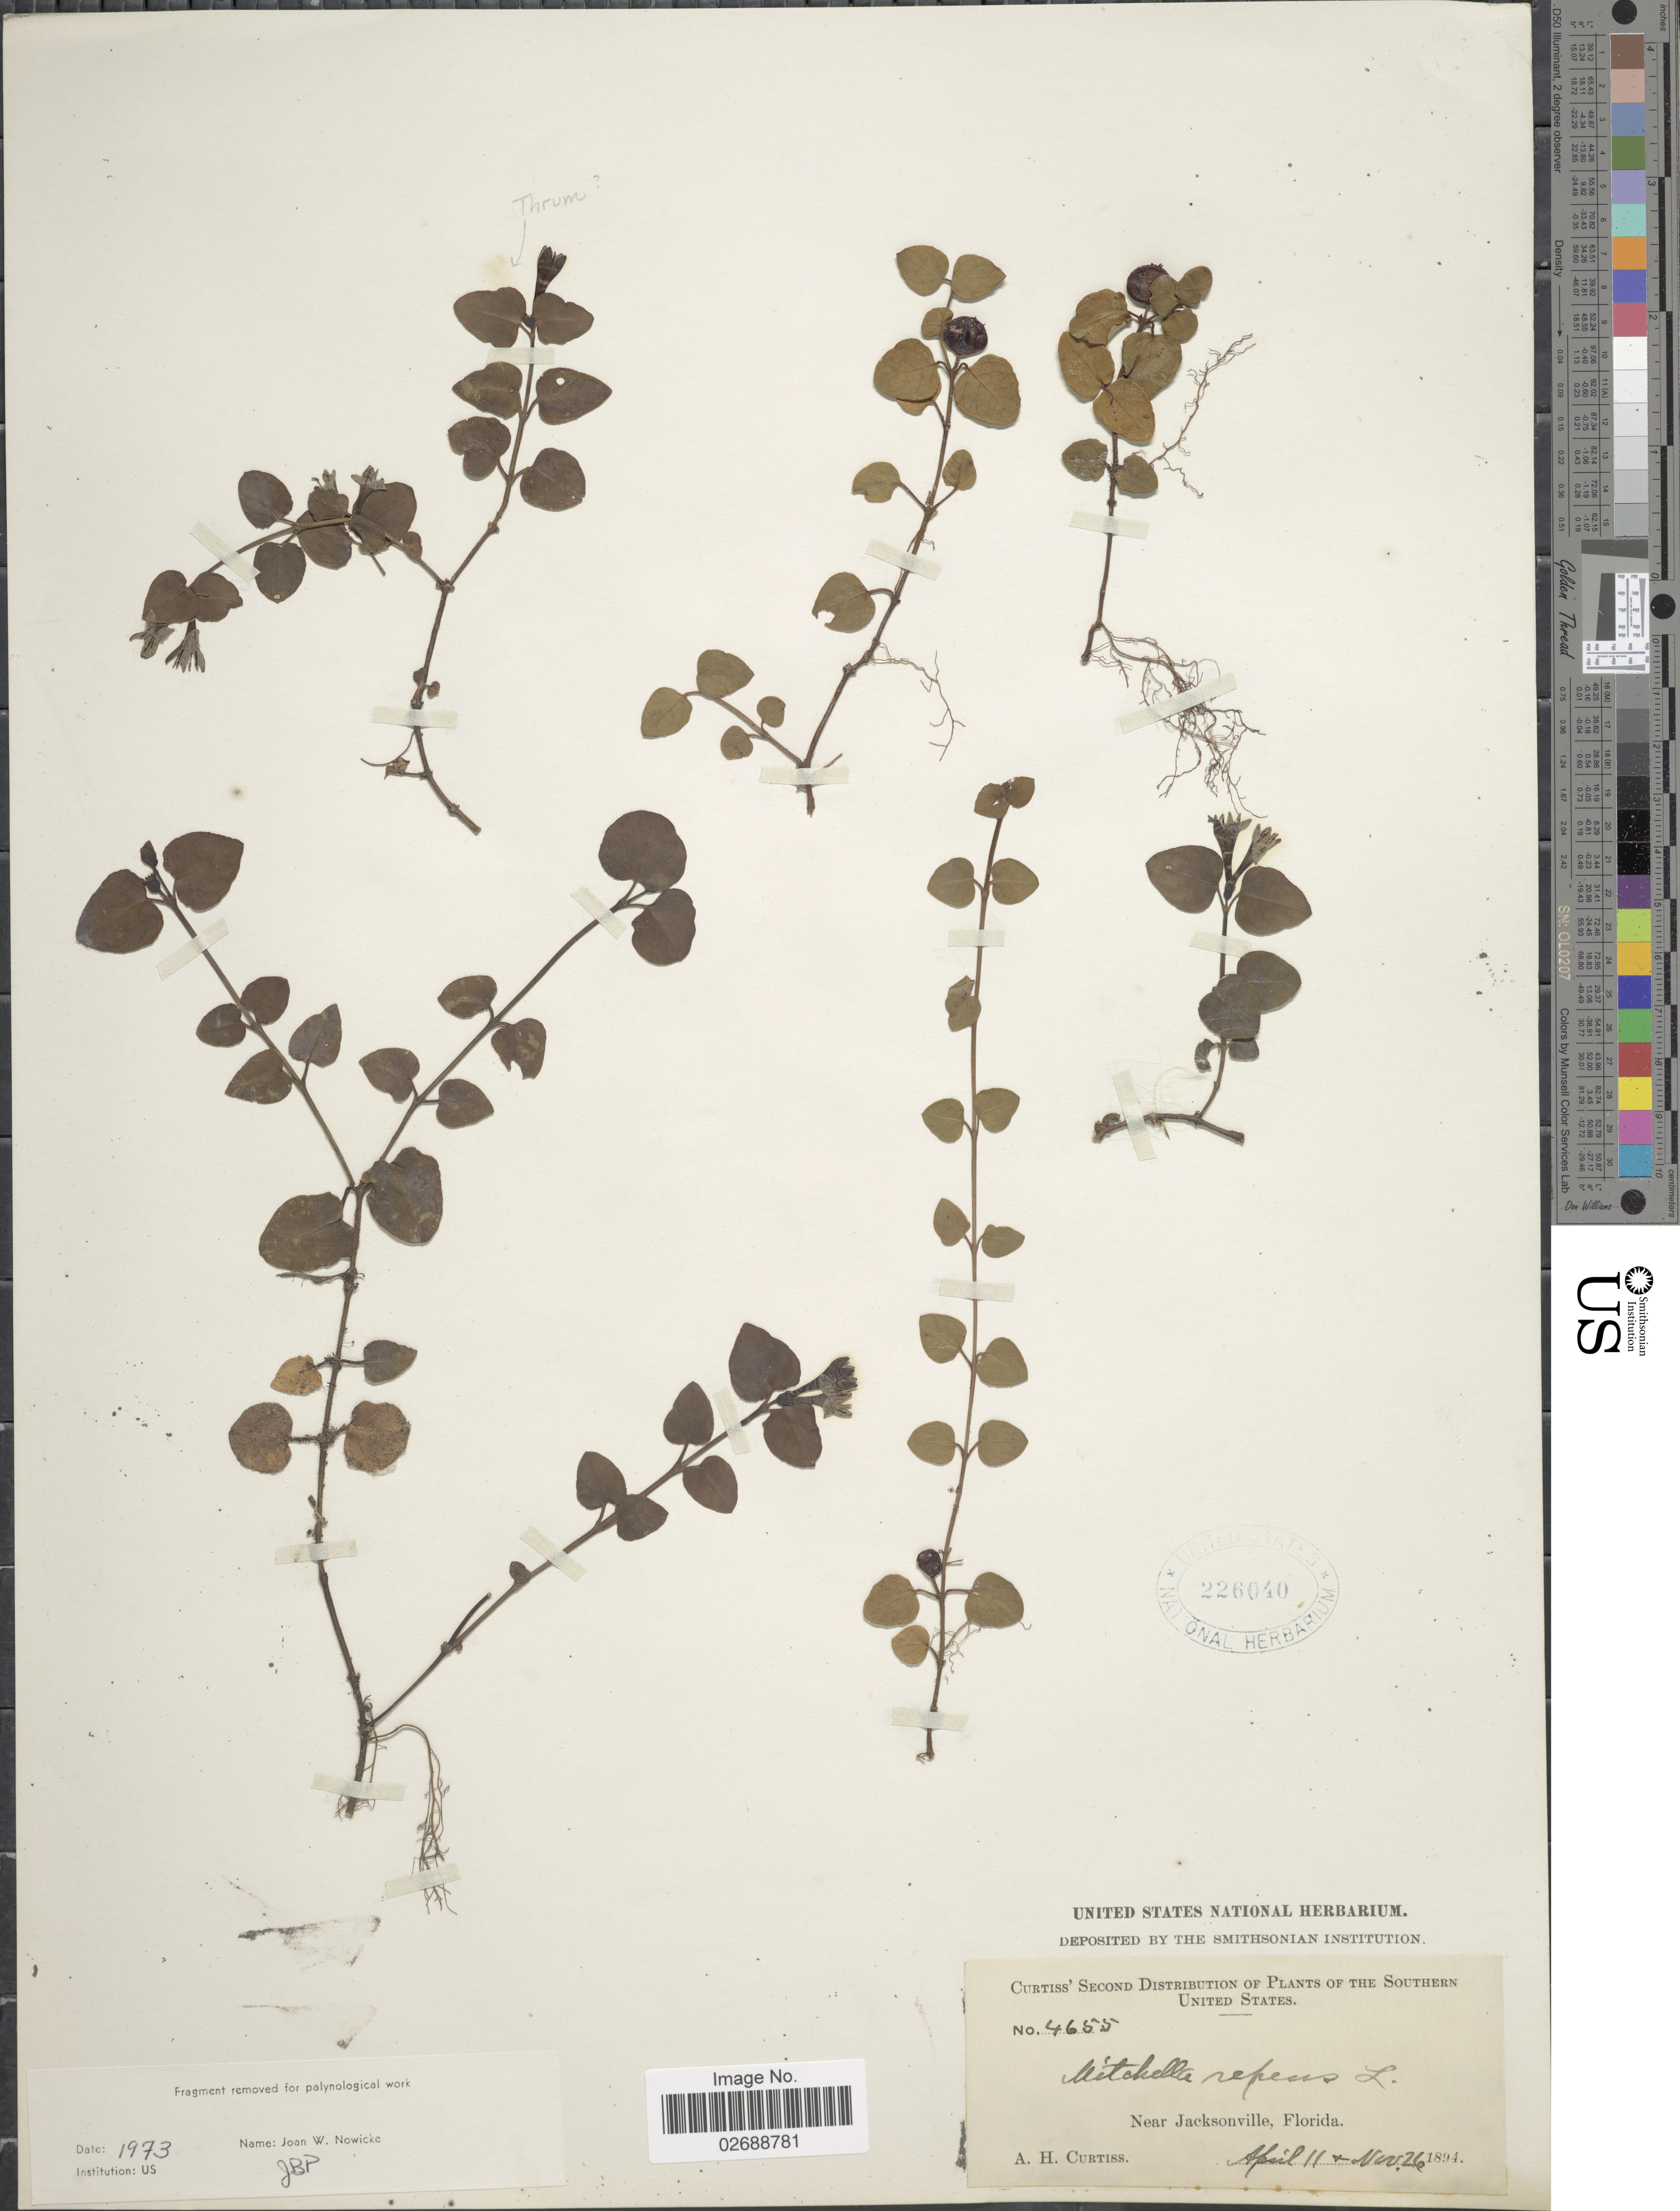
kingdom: Plantae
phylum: Tracheophyta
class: Magnoliopsida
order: Gentianales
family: Rubiaceae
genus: Mitchella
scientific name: Mitchella repens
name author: L.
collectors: A. H. Curtiss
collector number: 4655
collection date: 1894-04-11/1894-11-26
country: United States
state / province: Florida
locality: Near Jacksonville. Southern United States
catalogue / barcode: US 226040